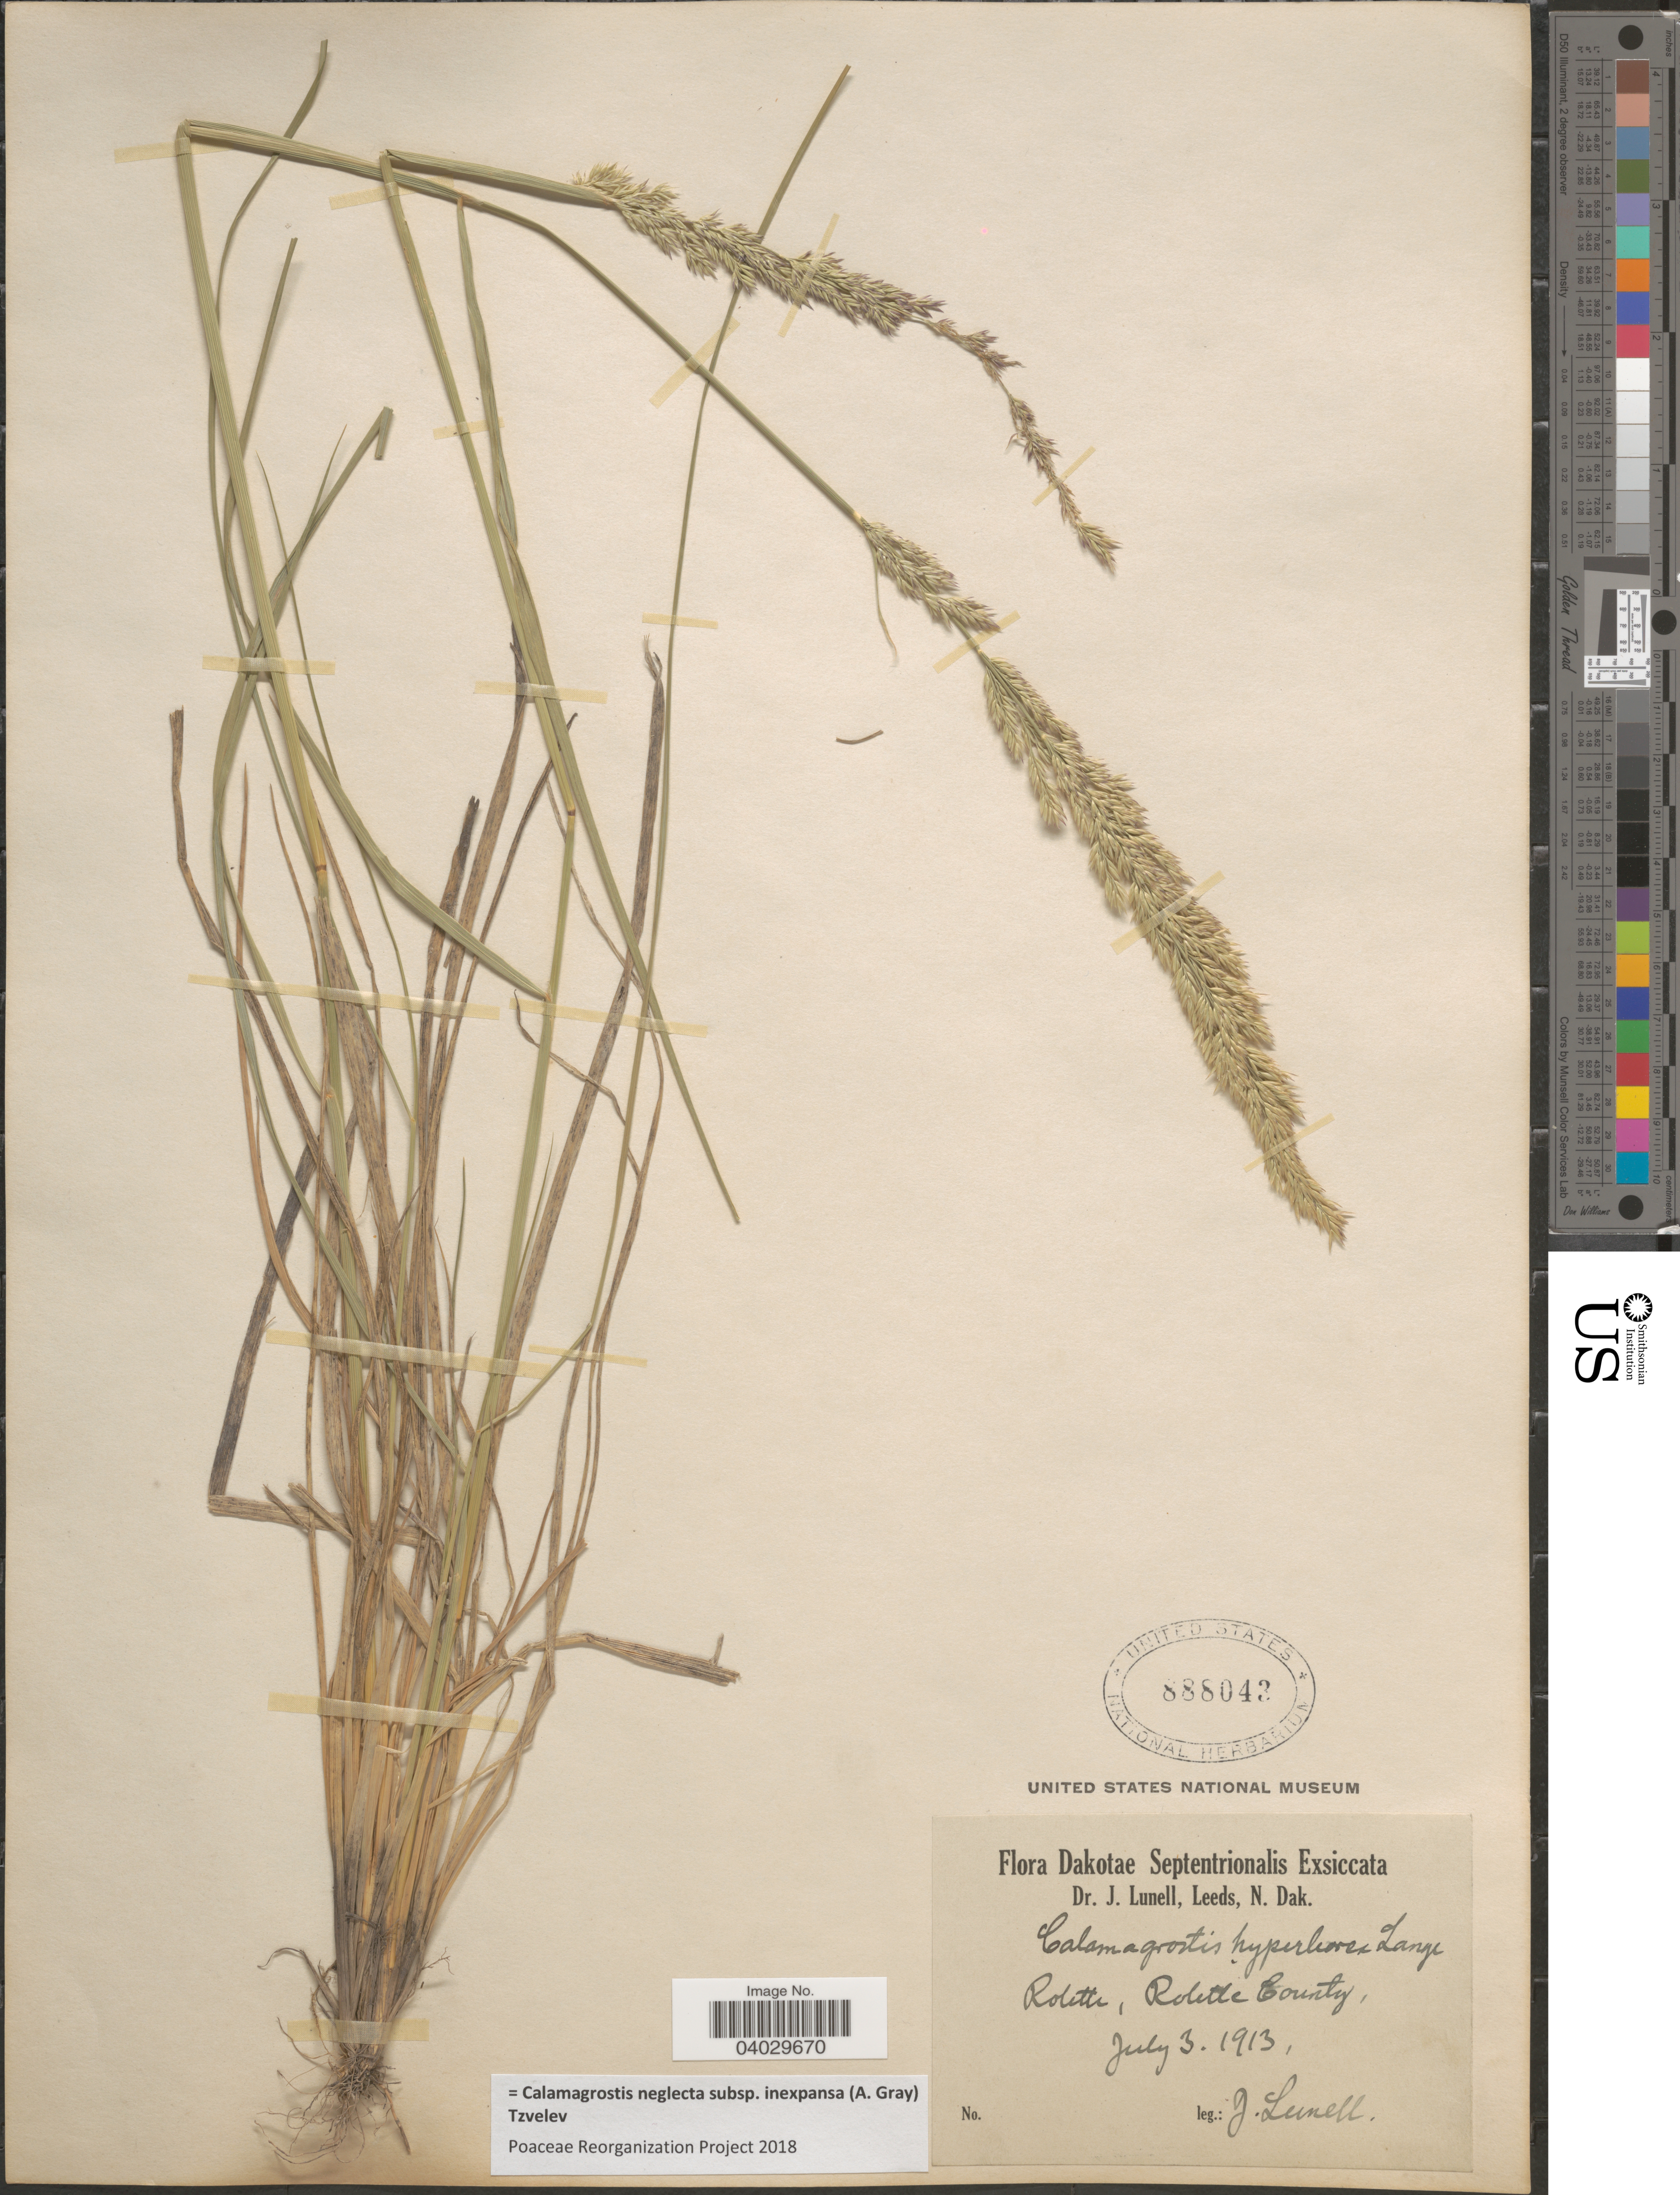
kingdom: Plantae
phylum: Tracheophyta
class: Liliopsida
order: Poales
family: Poaceae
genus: Calamagrostis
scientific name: Calamagrostis neglecta subsp. inexpansa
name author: (A. Gray) Tzvelev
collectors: J. Lunell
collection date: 1913-07-03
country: United States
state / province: North Dakota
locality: Dakotae Septentrionalis. Rolette, Rolette County.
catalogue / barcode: US 888043